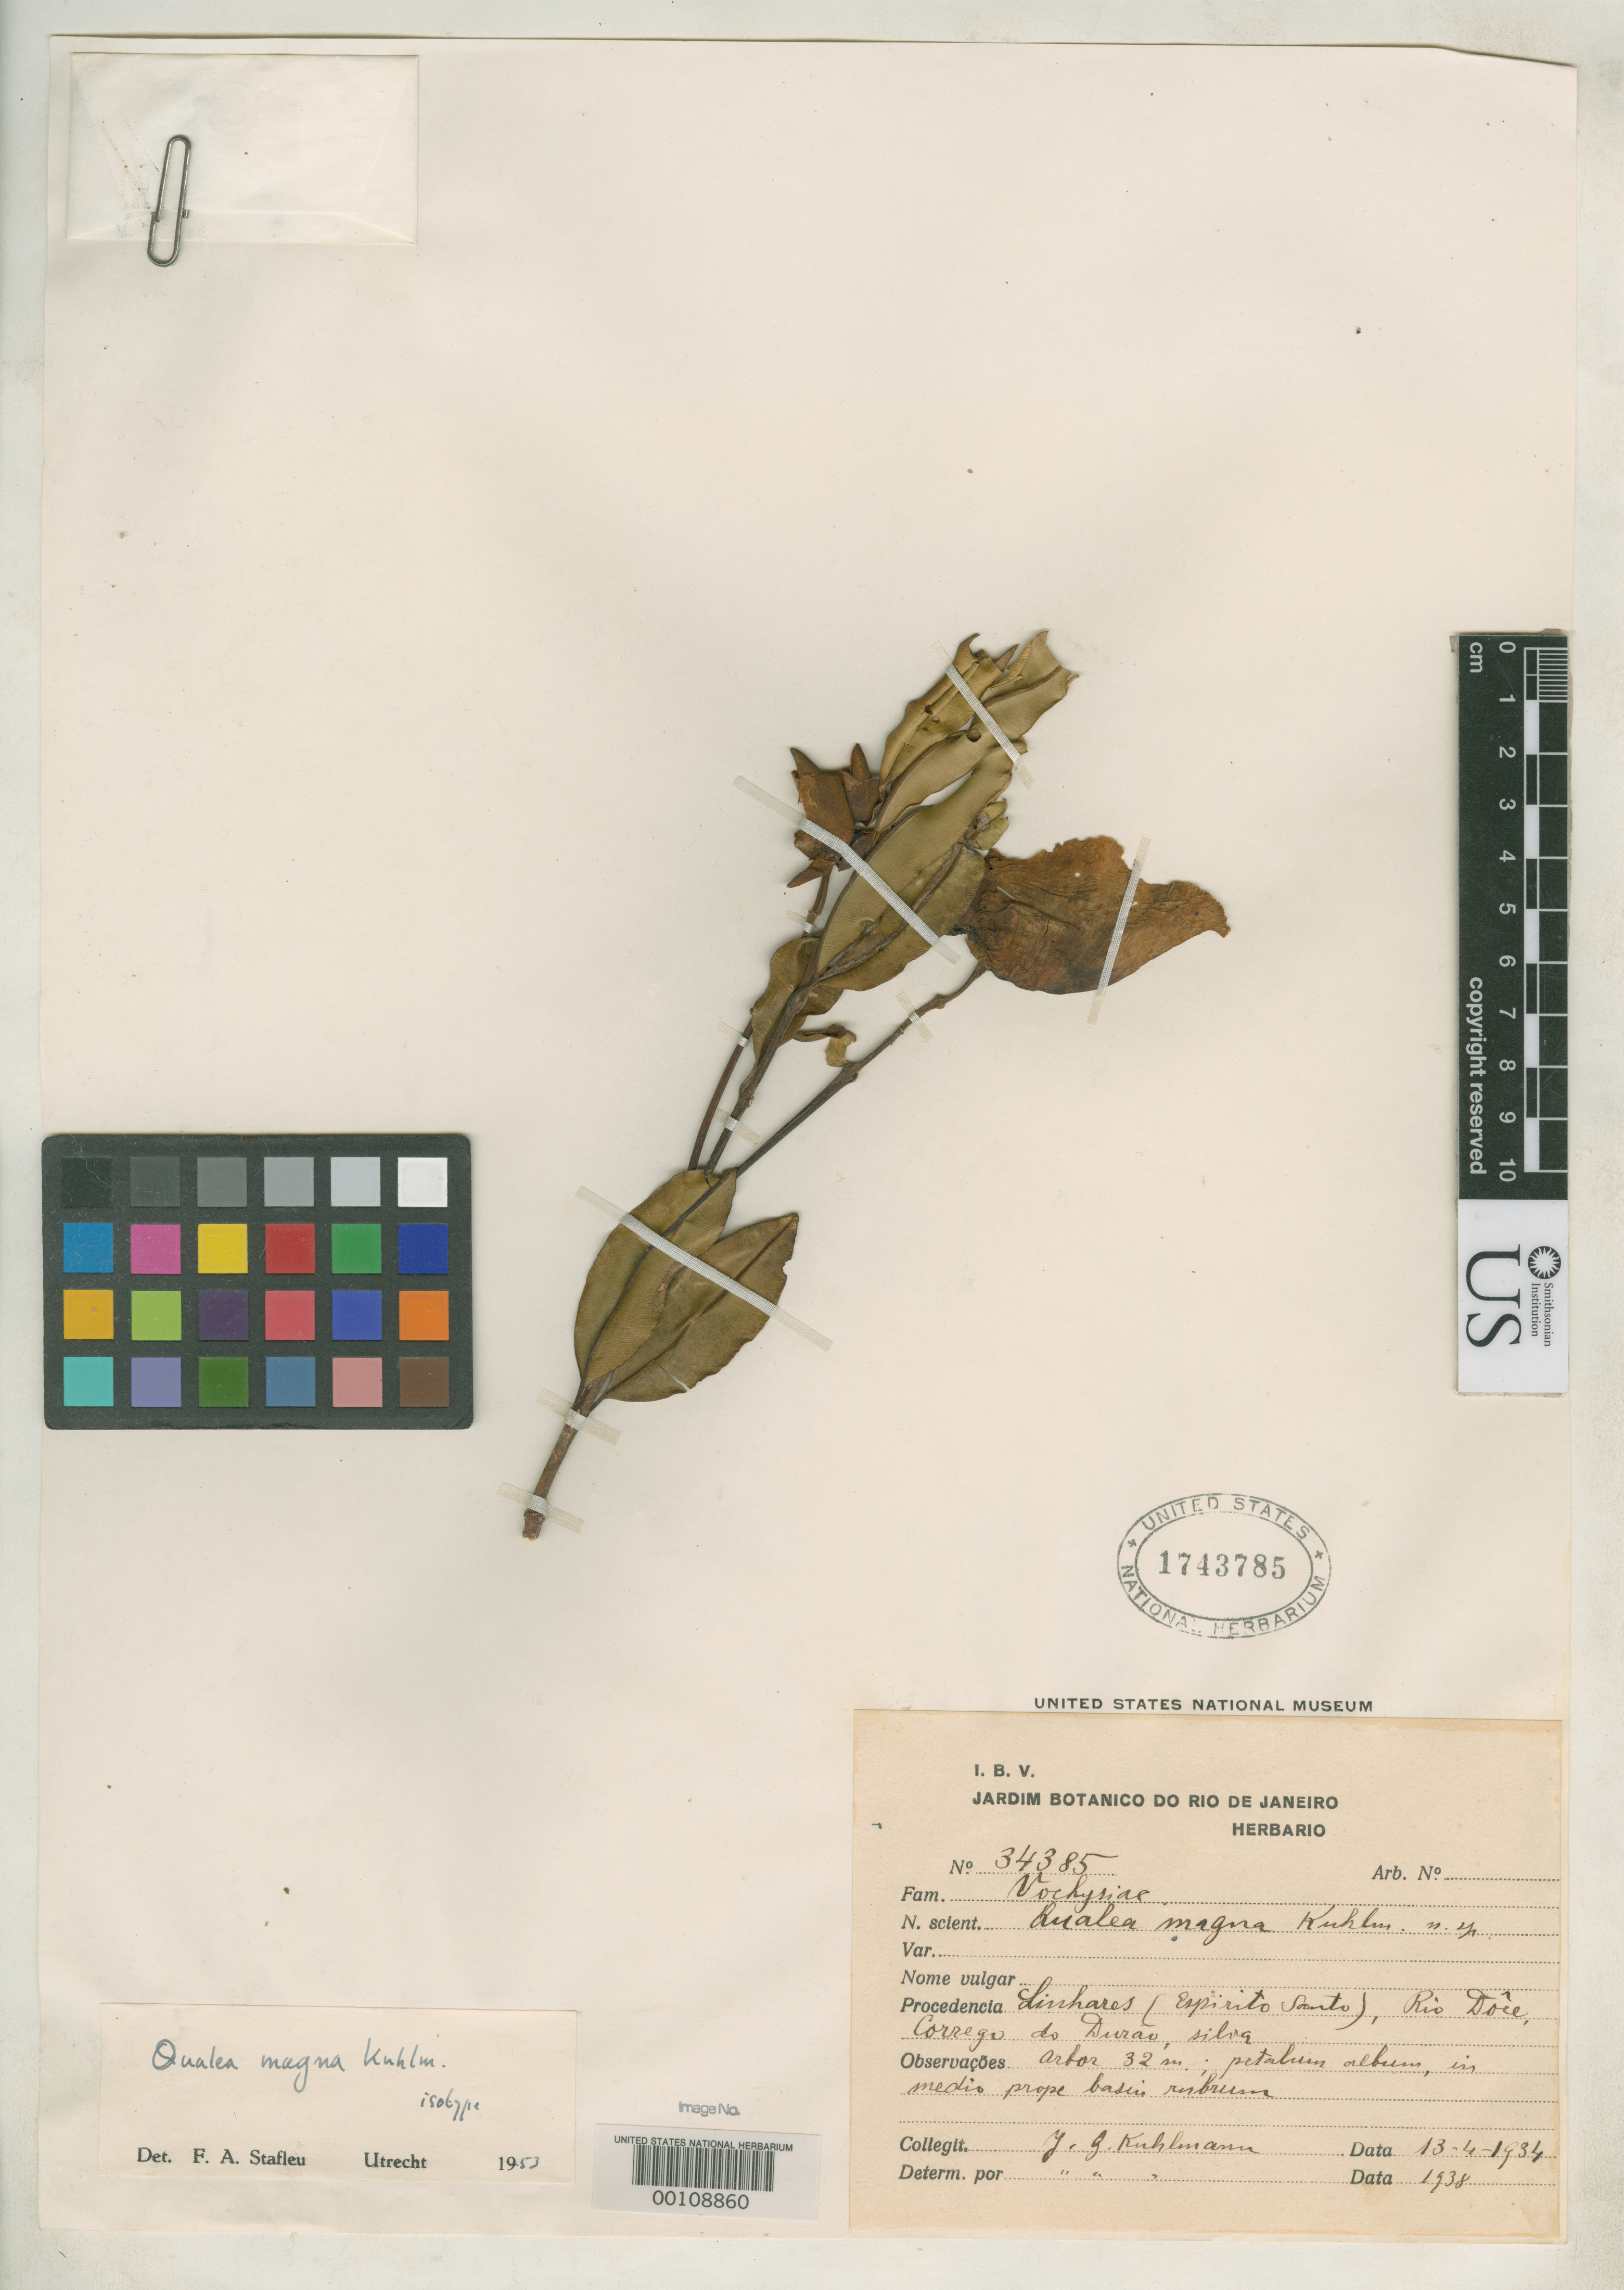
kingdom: Plantae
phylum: Tracheophyta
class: Magnoliopsida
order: Myrtales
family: Vochysiaceae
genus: Qualea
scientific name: Qualea magna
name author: Kuhlm.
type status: Type Fragment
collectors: J. G. Kuhlmann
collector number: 34385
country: Brazil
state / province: Minas Gerais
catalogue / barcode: US 1743785